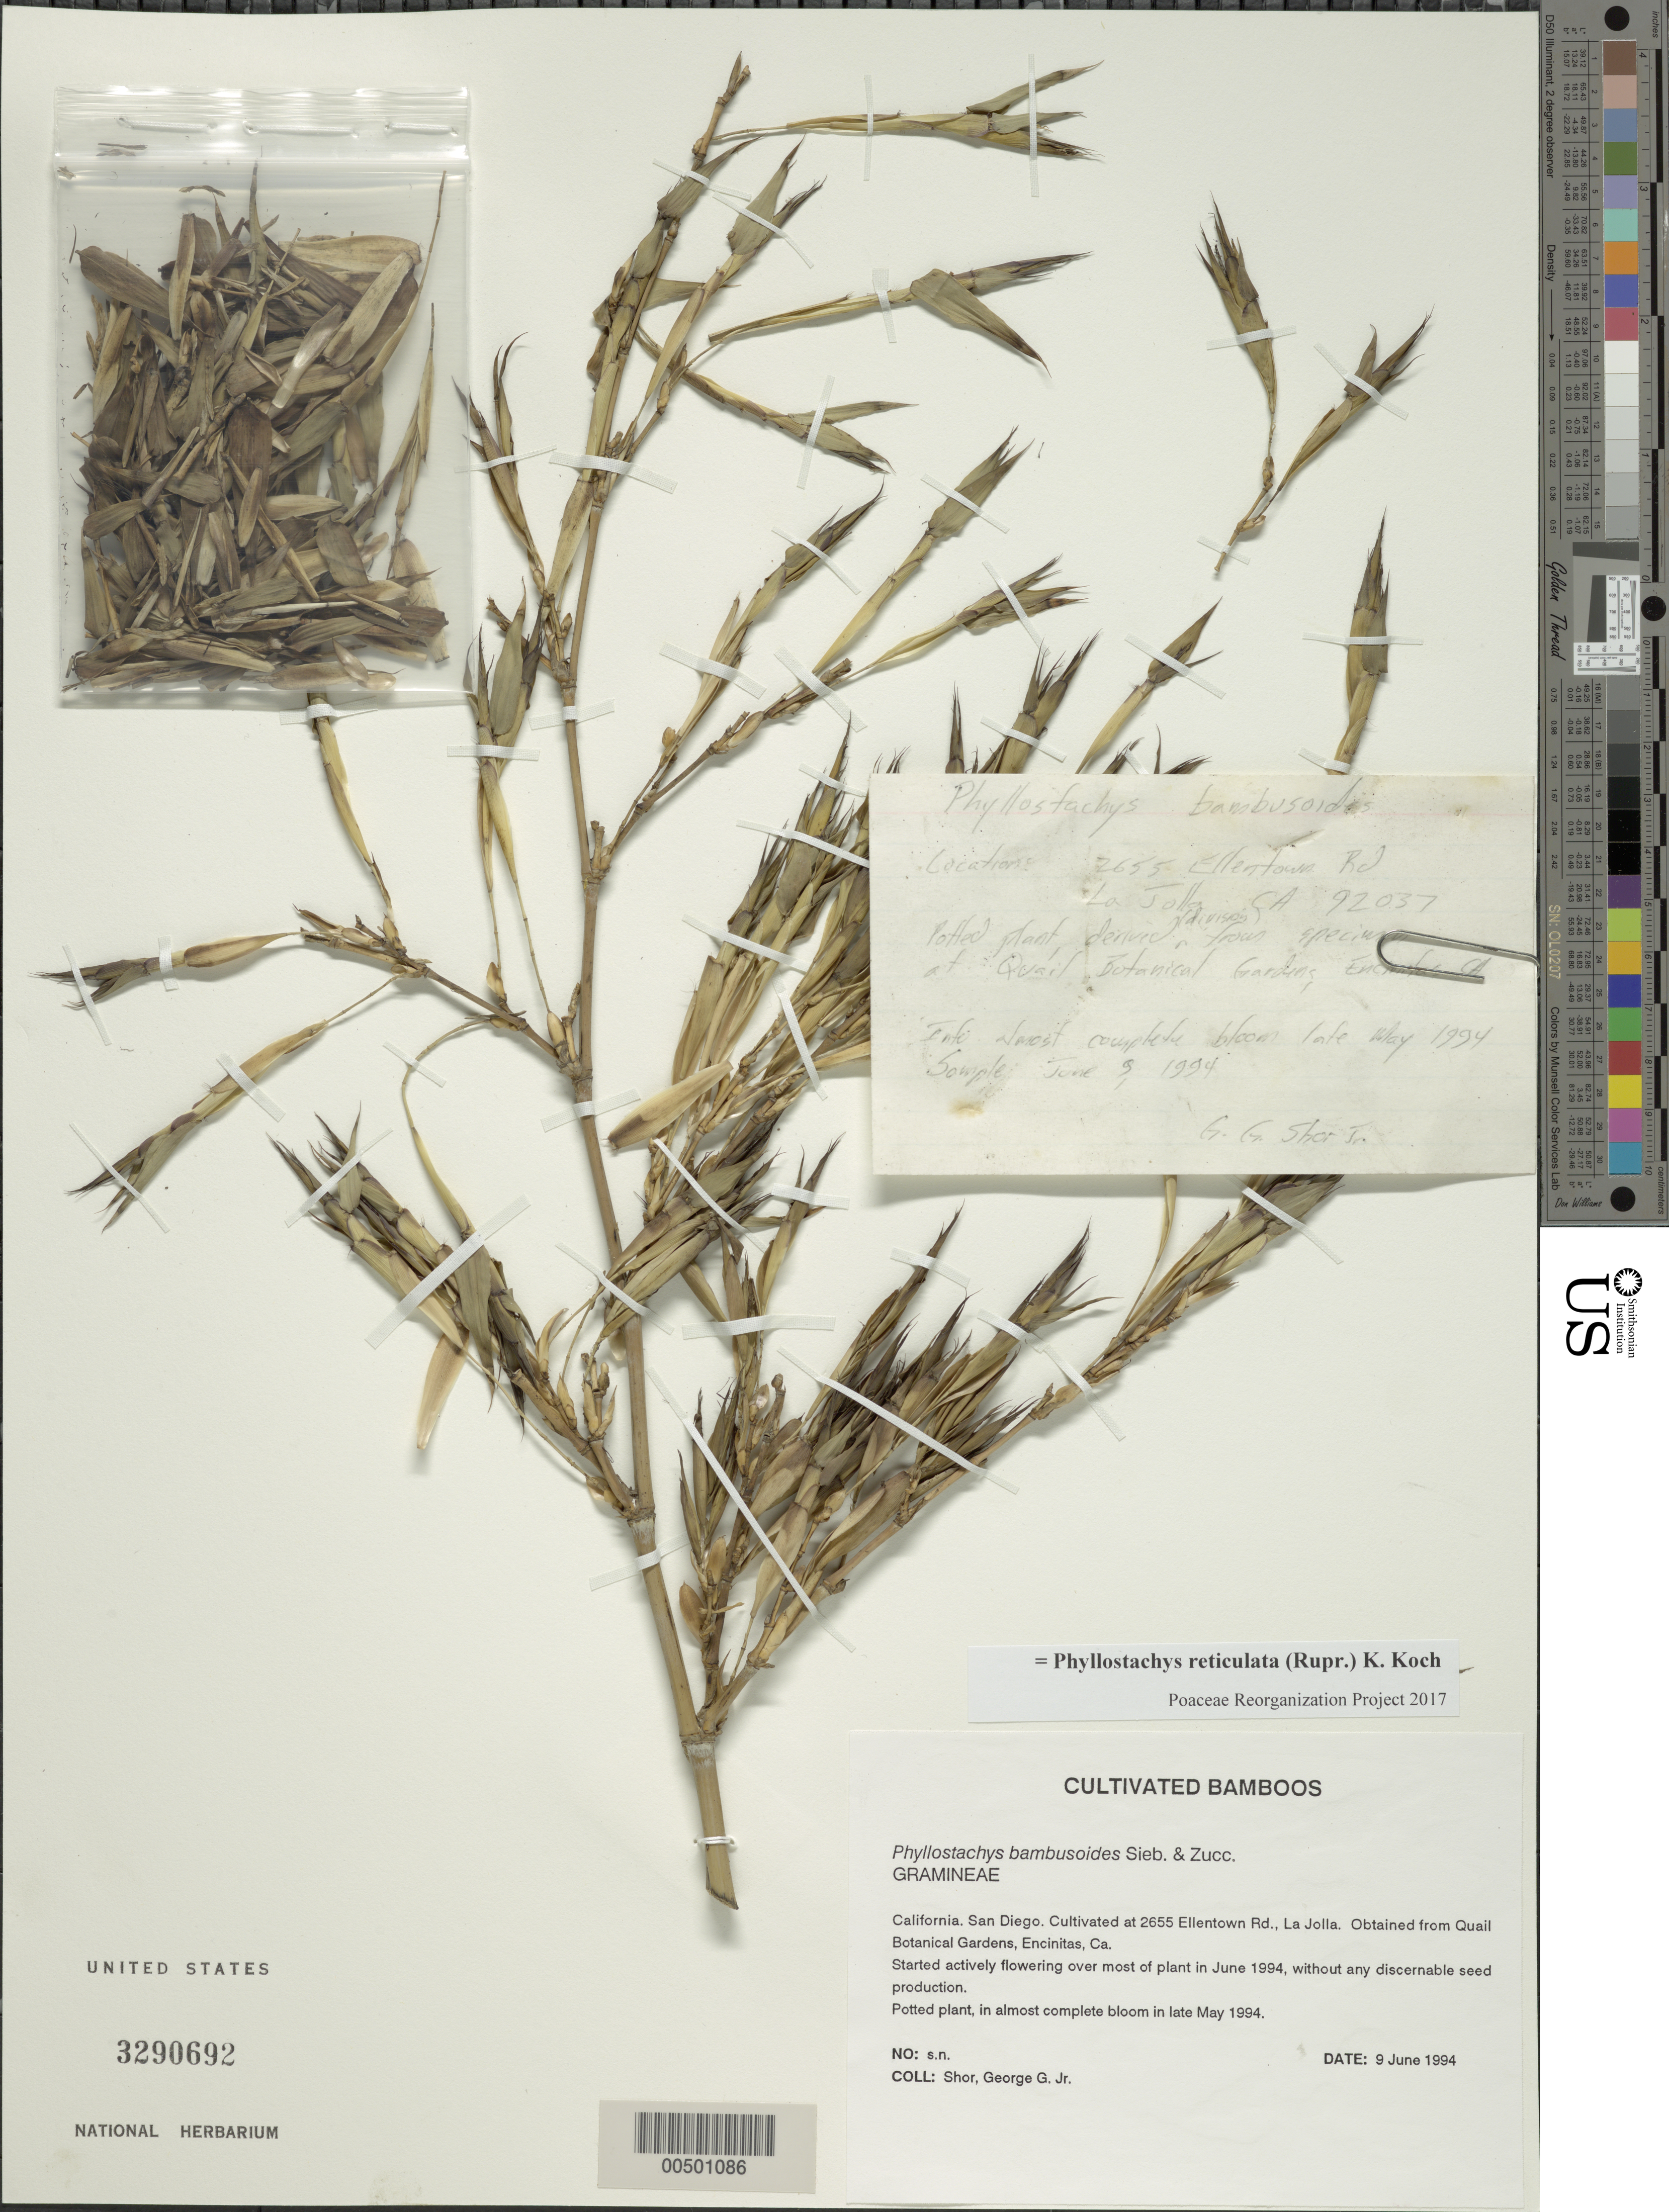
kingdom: Plantae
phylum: Tracheophyta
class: Liliopsida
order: Poales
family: Poaceae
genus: Phyllostachys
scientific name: Phyllostachys reticulata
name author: (Rupr.) K. Koch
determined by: Poaceae Reorganization Project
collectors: G. Shor Jr.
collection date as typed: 09 Jun 1994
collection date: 1994-06-09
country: United States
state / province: California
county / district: San Diego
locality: San diego. cult. at 2655 ellentown road, la jolla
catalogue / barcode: US 3290692